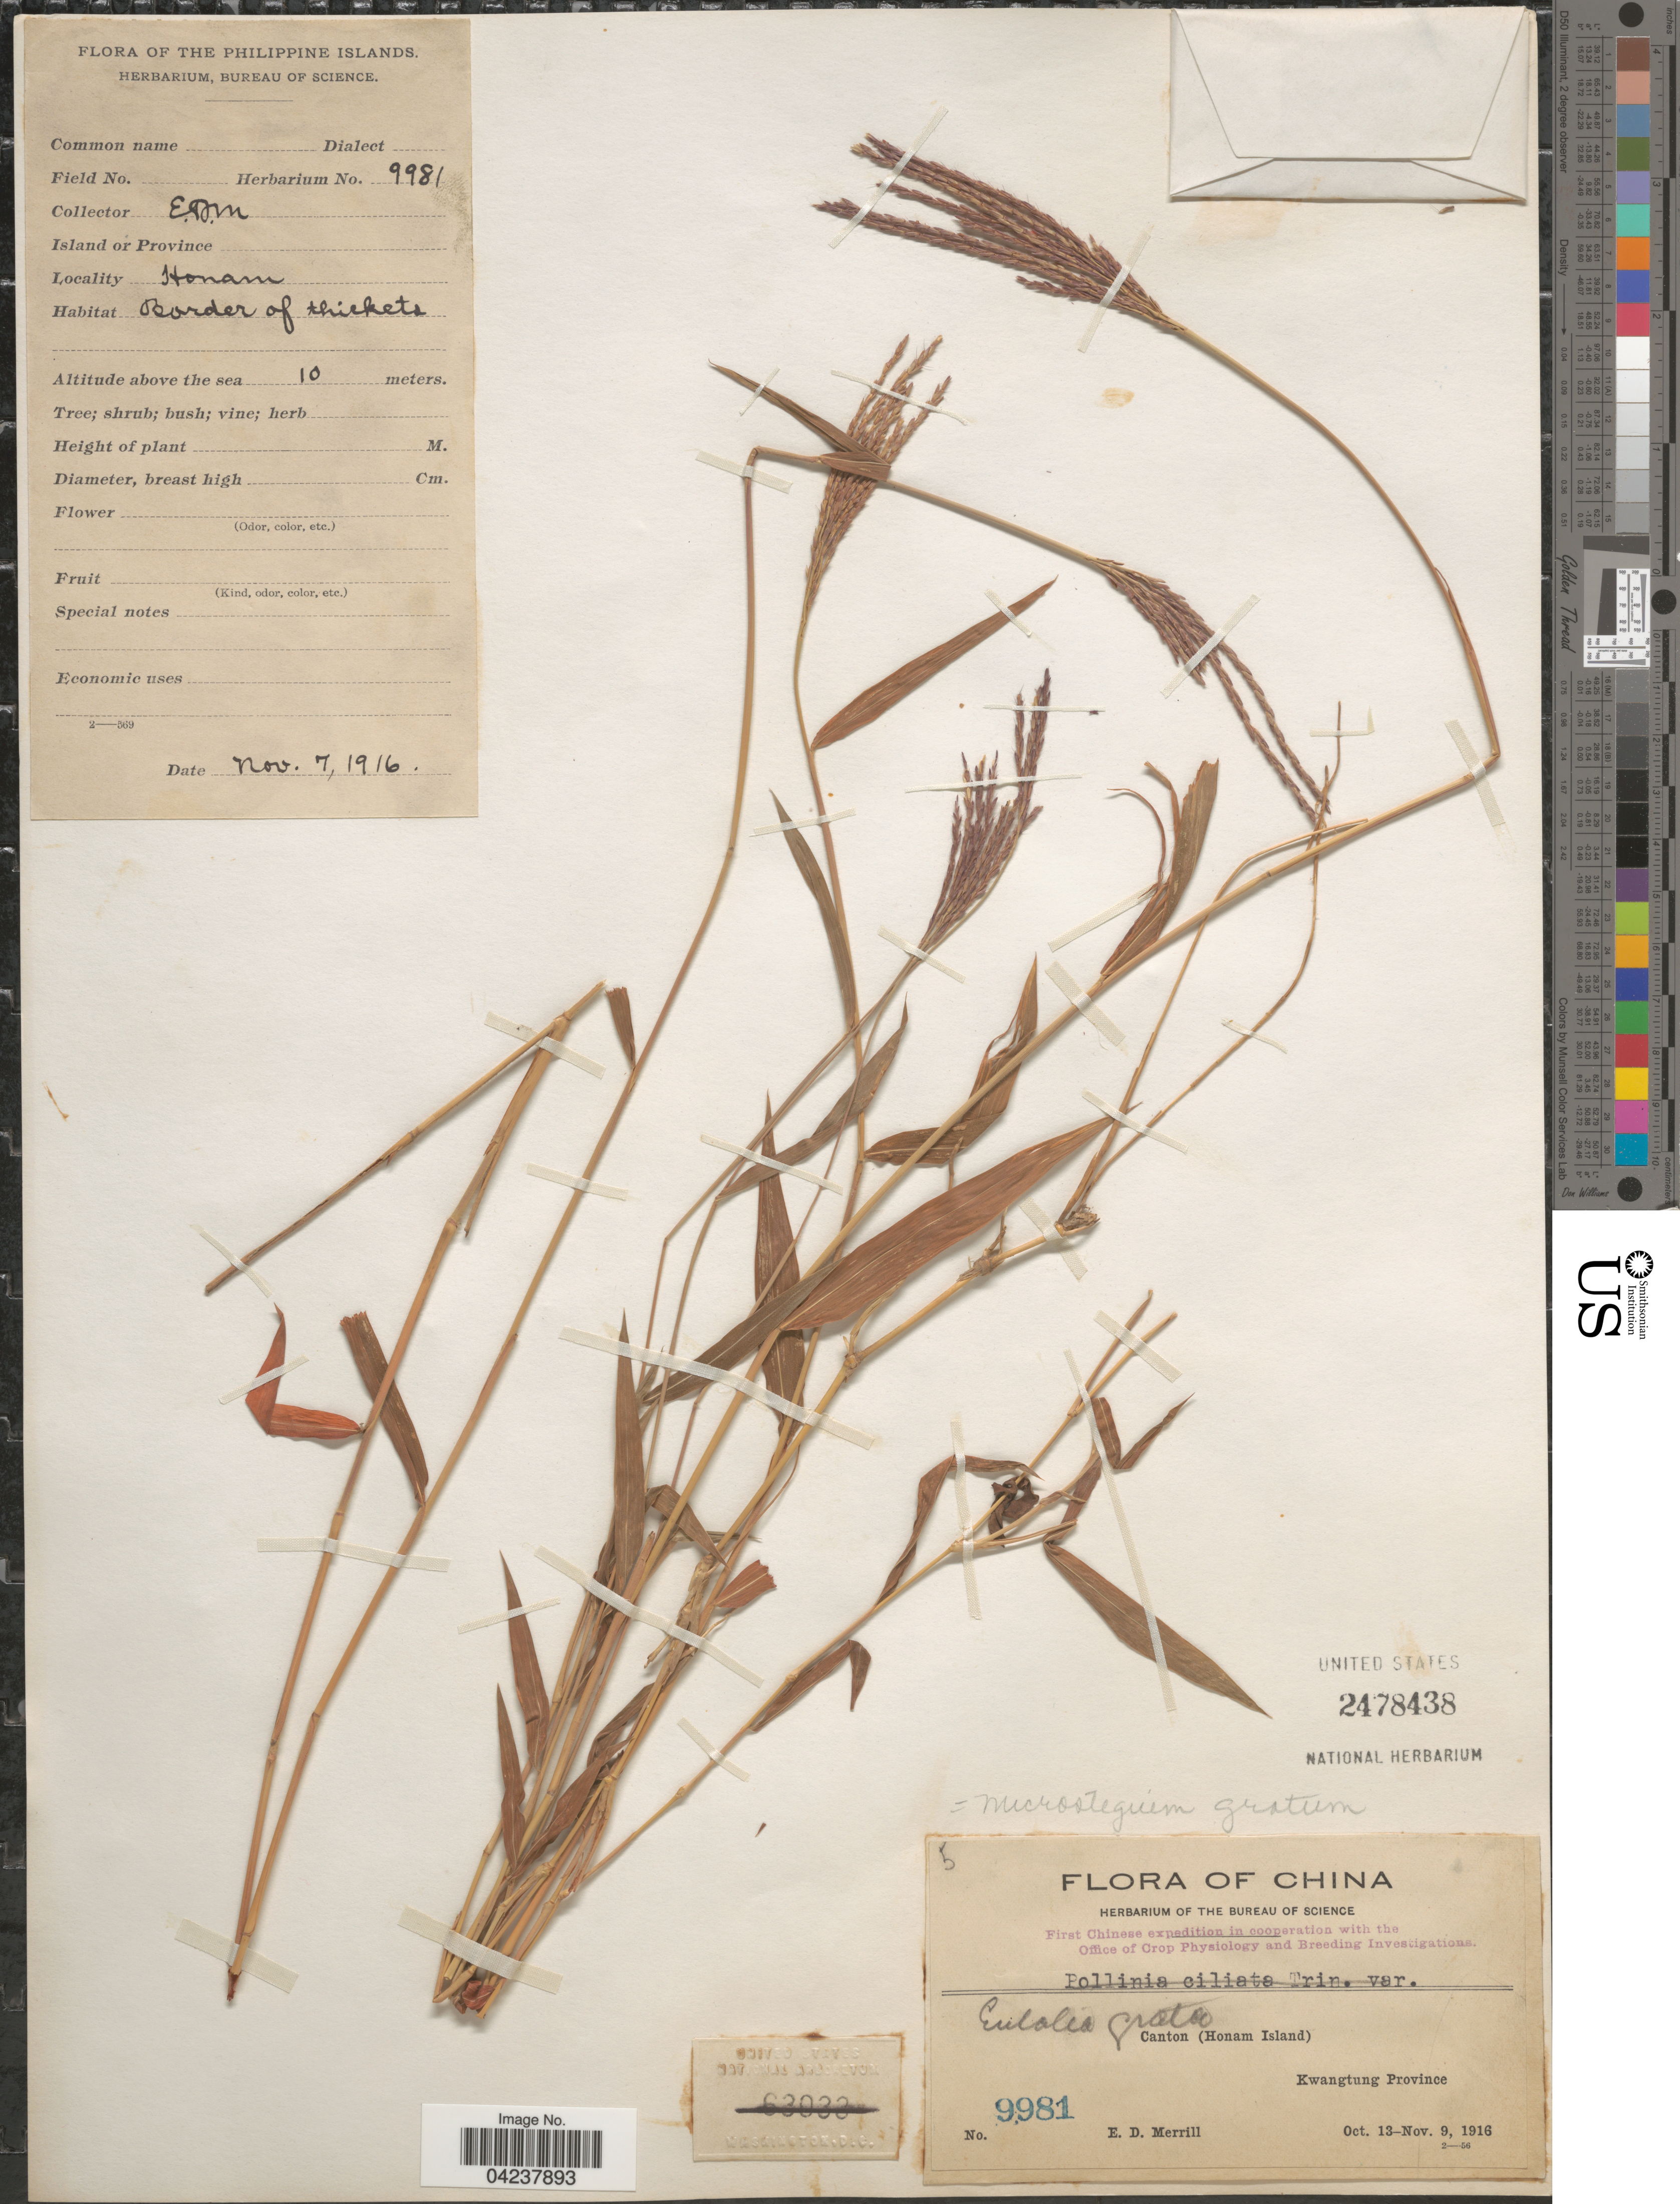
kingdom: Plantae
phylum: Tracheophyta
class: Liliopsida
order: Poales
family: Poaceae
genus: Microstegium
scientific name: Microstegium fasciculatum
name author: (L.) Henr.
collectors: E. D. Merrill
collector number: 9981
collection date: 1916-11-07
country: China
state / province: Guangdong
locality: First Chinese expedition. Canton (Honam Island). Kwangtung Province. Honam. Border of thickets.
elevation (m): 10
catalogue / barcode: US 2478438